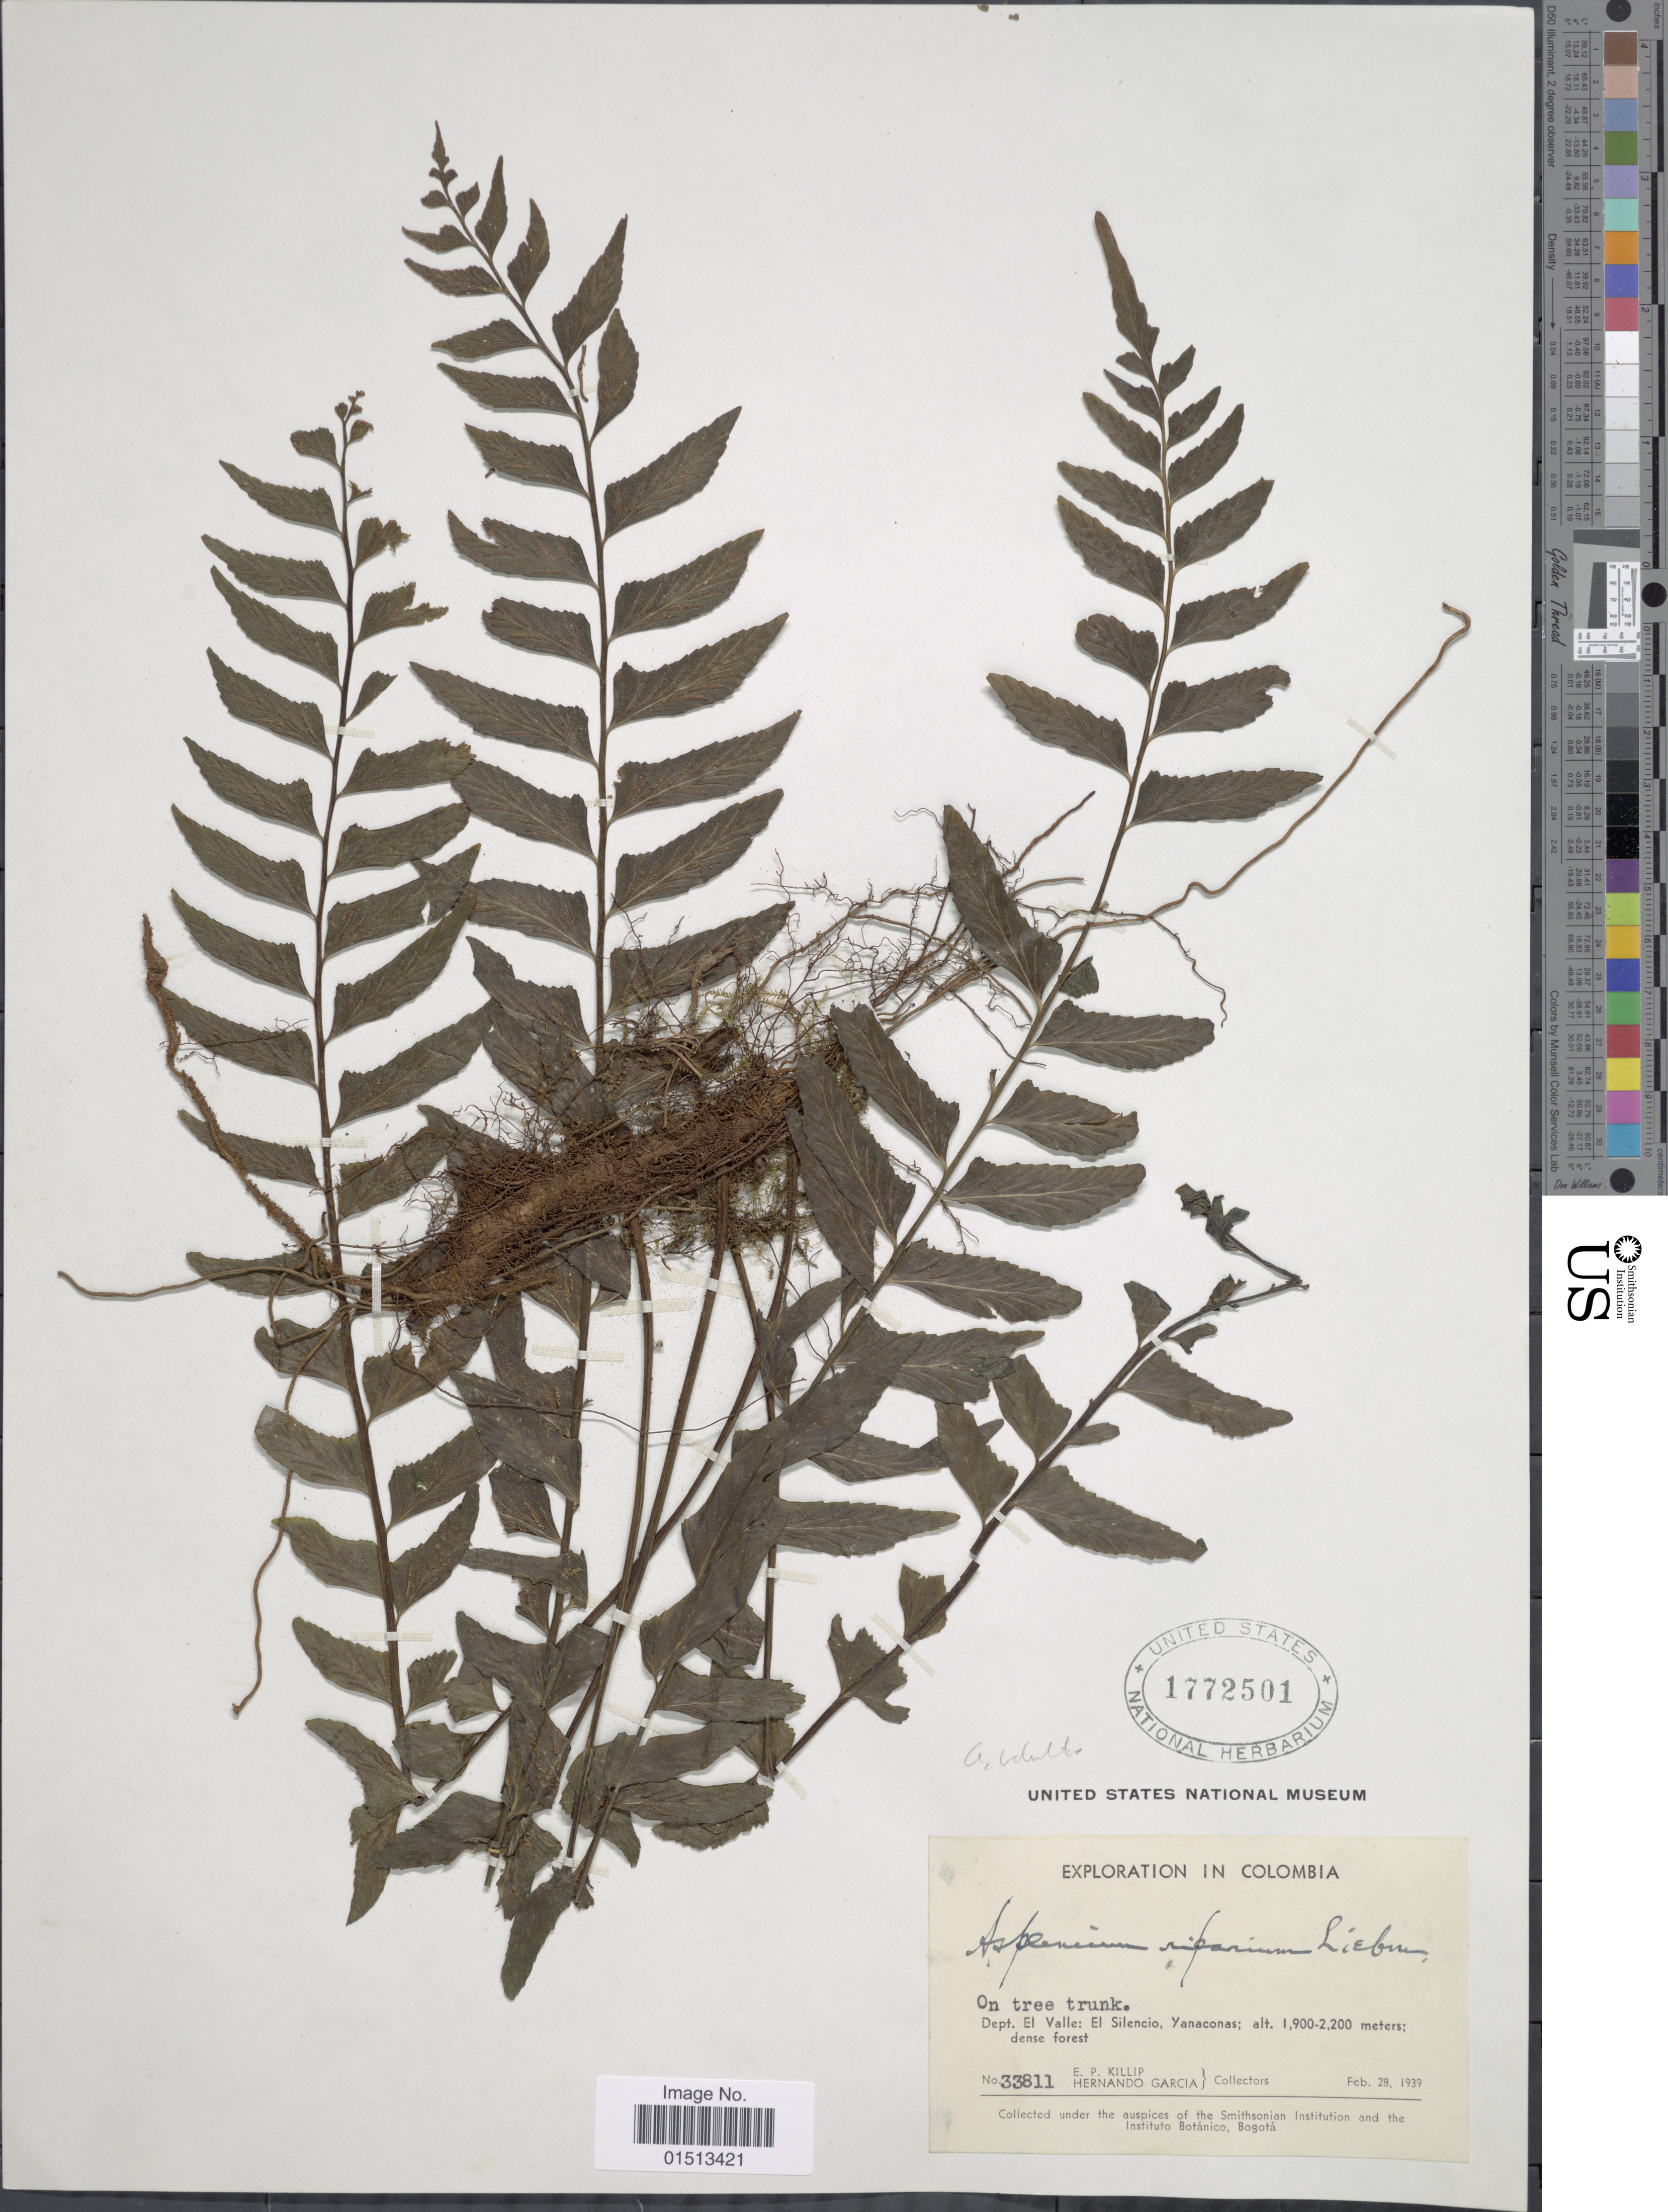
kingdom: Plantae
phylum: Tracheophyta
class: Polypodiopsida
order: Polypodiales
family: Aspleniaceae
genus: Asplenium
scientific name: Asplenium volubile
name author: N. Murak. & R.C. Moran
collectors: E. P. Killip & H. Garcia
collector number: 33811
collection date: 1939-02-28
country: Colombia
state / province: Valle del Cauca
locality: El Silensio, Yanaconas.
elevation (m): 1900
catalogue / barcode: US 1772501